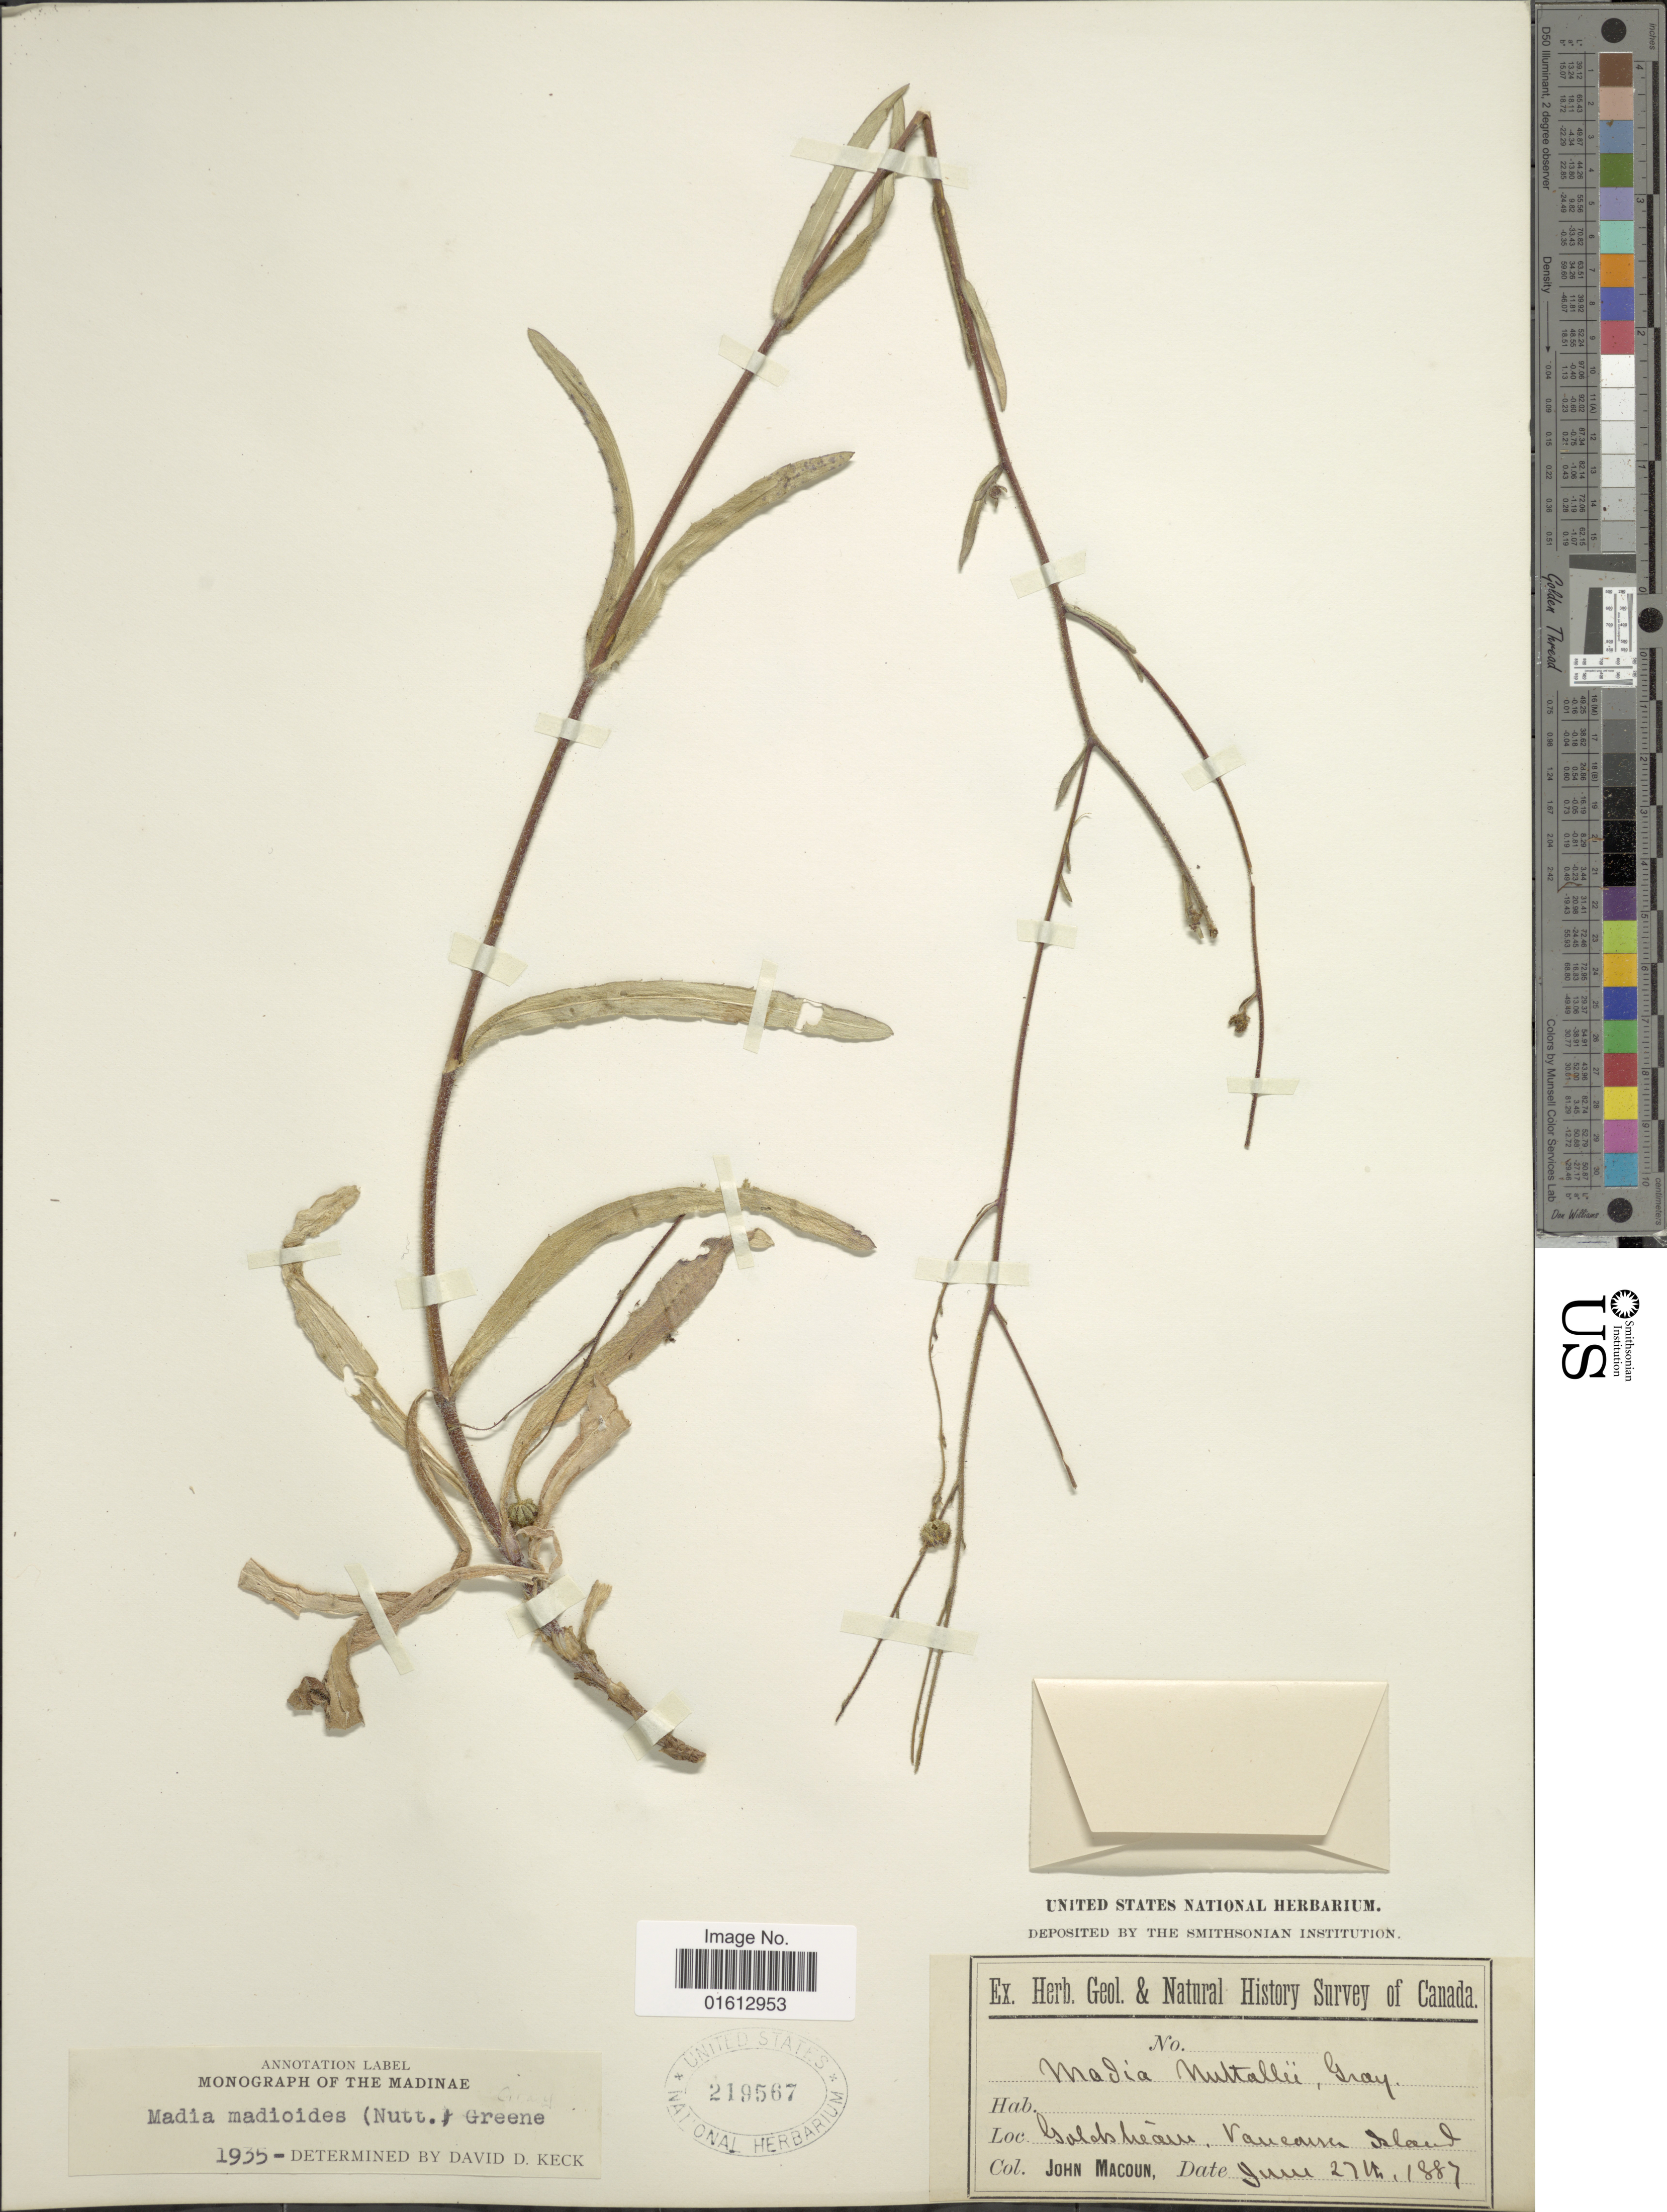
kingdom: Plantae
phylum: Tracheophyta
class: Magnoliopsida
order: Asterales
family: Asteraceae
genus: Madia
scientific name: Madia madioides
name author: (Nutt.) Greene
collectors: J. Macoun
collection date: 1887-06-27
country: Canada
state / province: British Columbia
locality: Vancouver Island, Goldsheam.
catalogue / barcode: US 219567